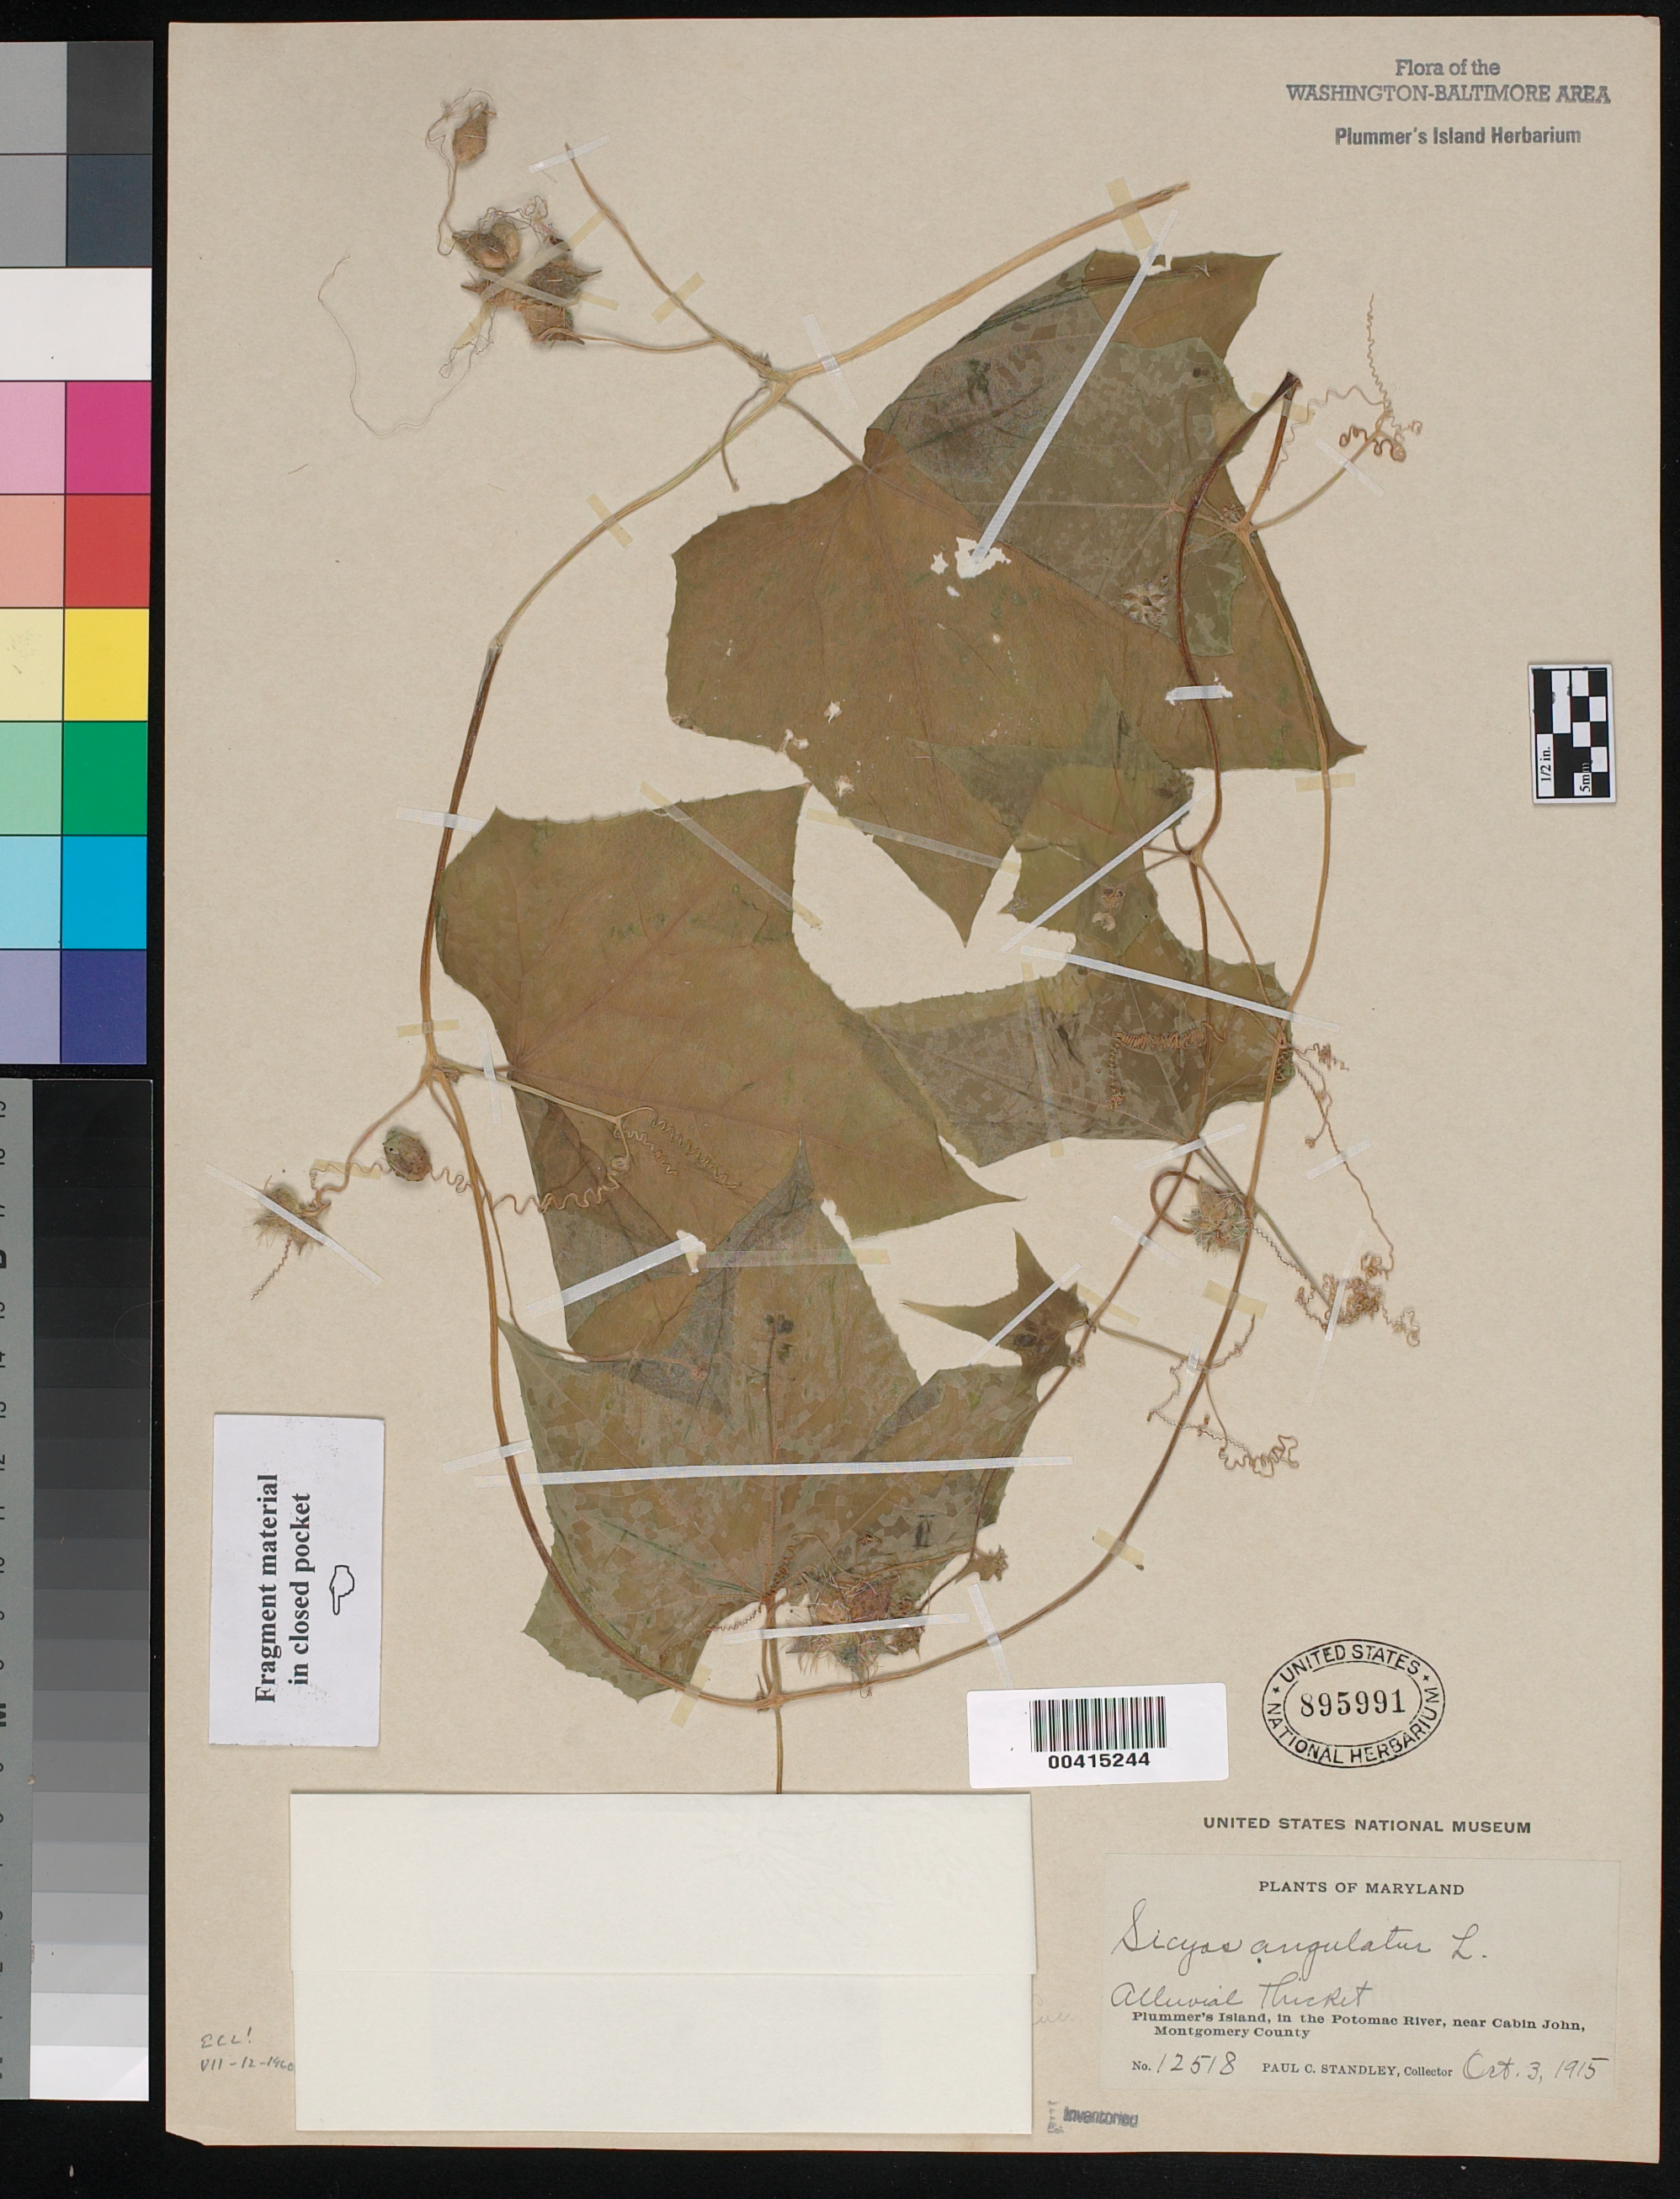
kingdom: Plantae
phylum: Tracheophyta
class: Magnoliopsida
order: Cucurbitales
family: Cucurbitaceae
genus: Sicyos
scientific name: Sicyos angulatus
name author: L.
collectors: P. C. Standley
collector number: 12518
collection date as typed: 03 Oct 1915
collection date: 1915-10-03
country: United States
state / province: Maryland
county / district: Montgomery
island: Plummers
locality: Plummer's Island C. & O. Canal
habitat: Alluvial thicket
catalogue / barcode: US 895991